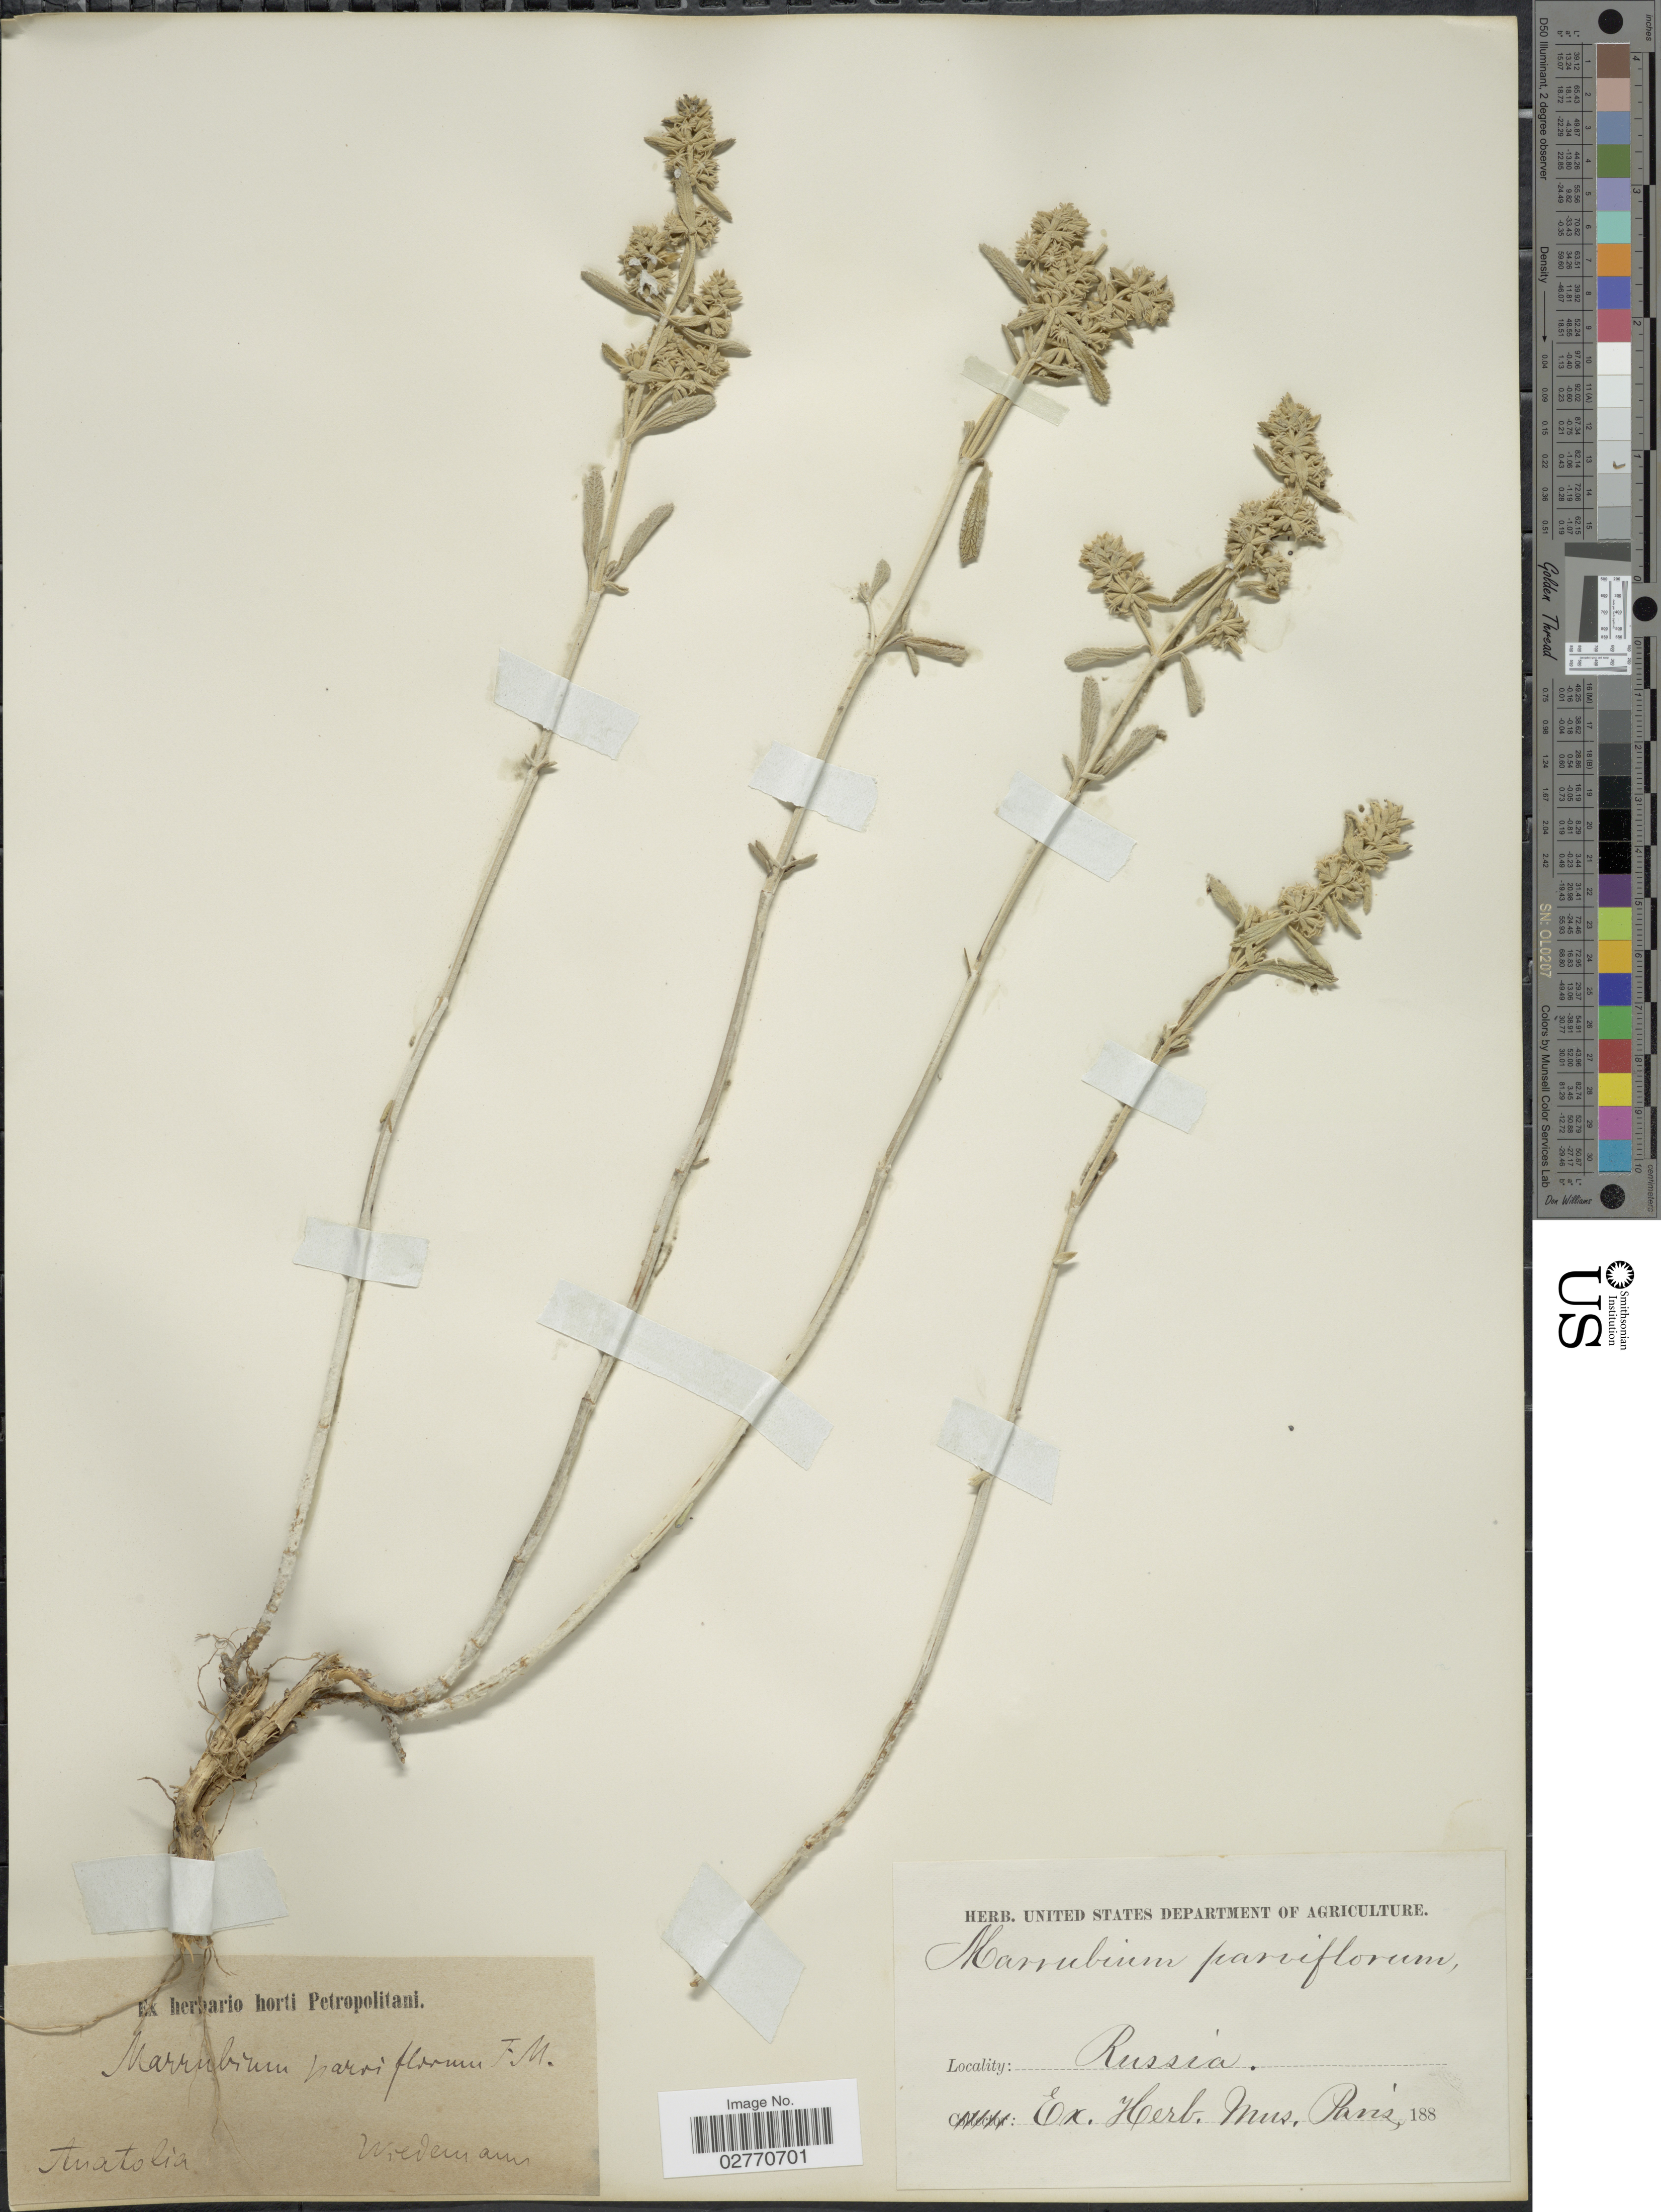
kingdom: Plantae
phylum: Tracheophyta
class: Magnoliopsida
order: Lamiales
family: Lamiaceae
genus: Marrubium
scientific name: Marrubium parviflorum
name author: Fisch. & C.A. Mey.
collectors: Wiedemann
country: Turkey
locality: Anatolia.